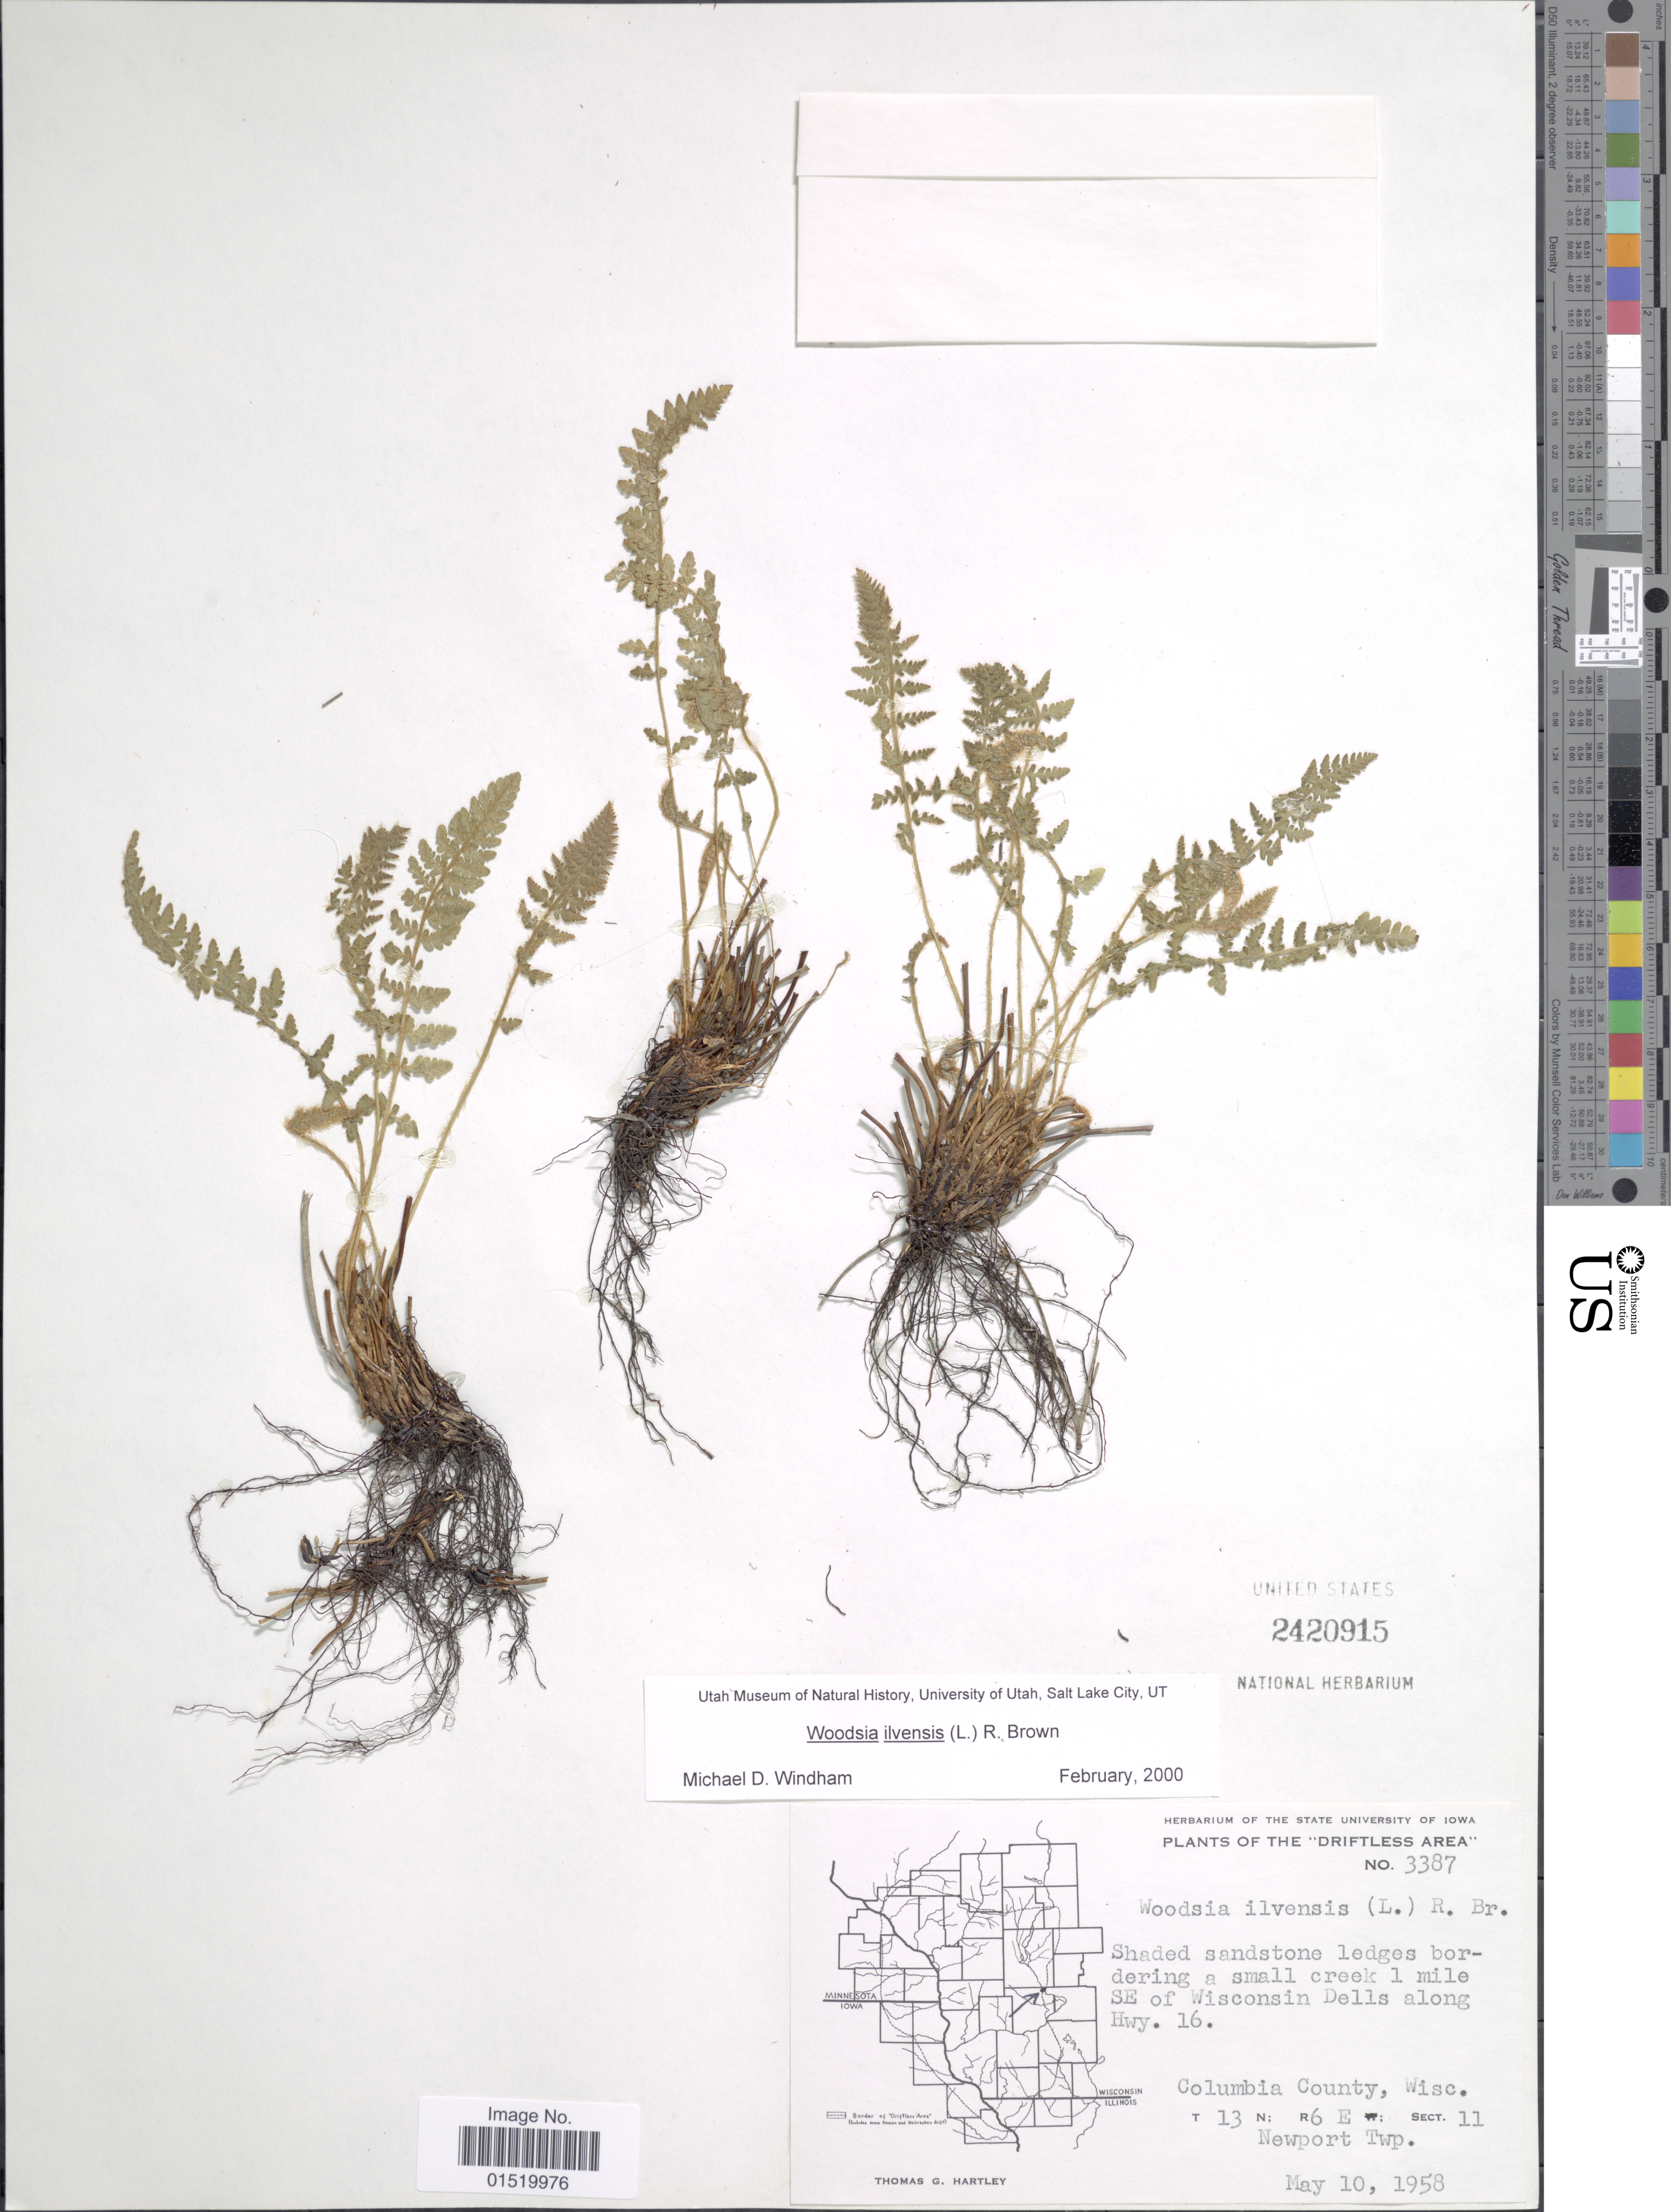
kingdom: Plantae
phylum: Tracheophyta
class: Polypodiopsida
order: Polypodiales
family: Woodsiaceae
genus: Woodsia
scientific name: Woodsia ilvensis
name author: (L.) R. Br.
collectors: T. G. Hartley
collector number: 3387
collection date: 1958-05-10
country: United States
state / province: Wisconsin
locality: The 'Driftless Area', Shade sandstone ledges bordering a small creek 1 mile SE of Wisconsin Dells along Hwy. 16 , Colombia County, T 13 N: R6 E; Sect. 11 Newport Twp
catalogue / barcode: US 2420915